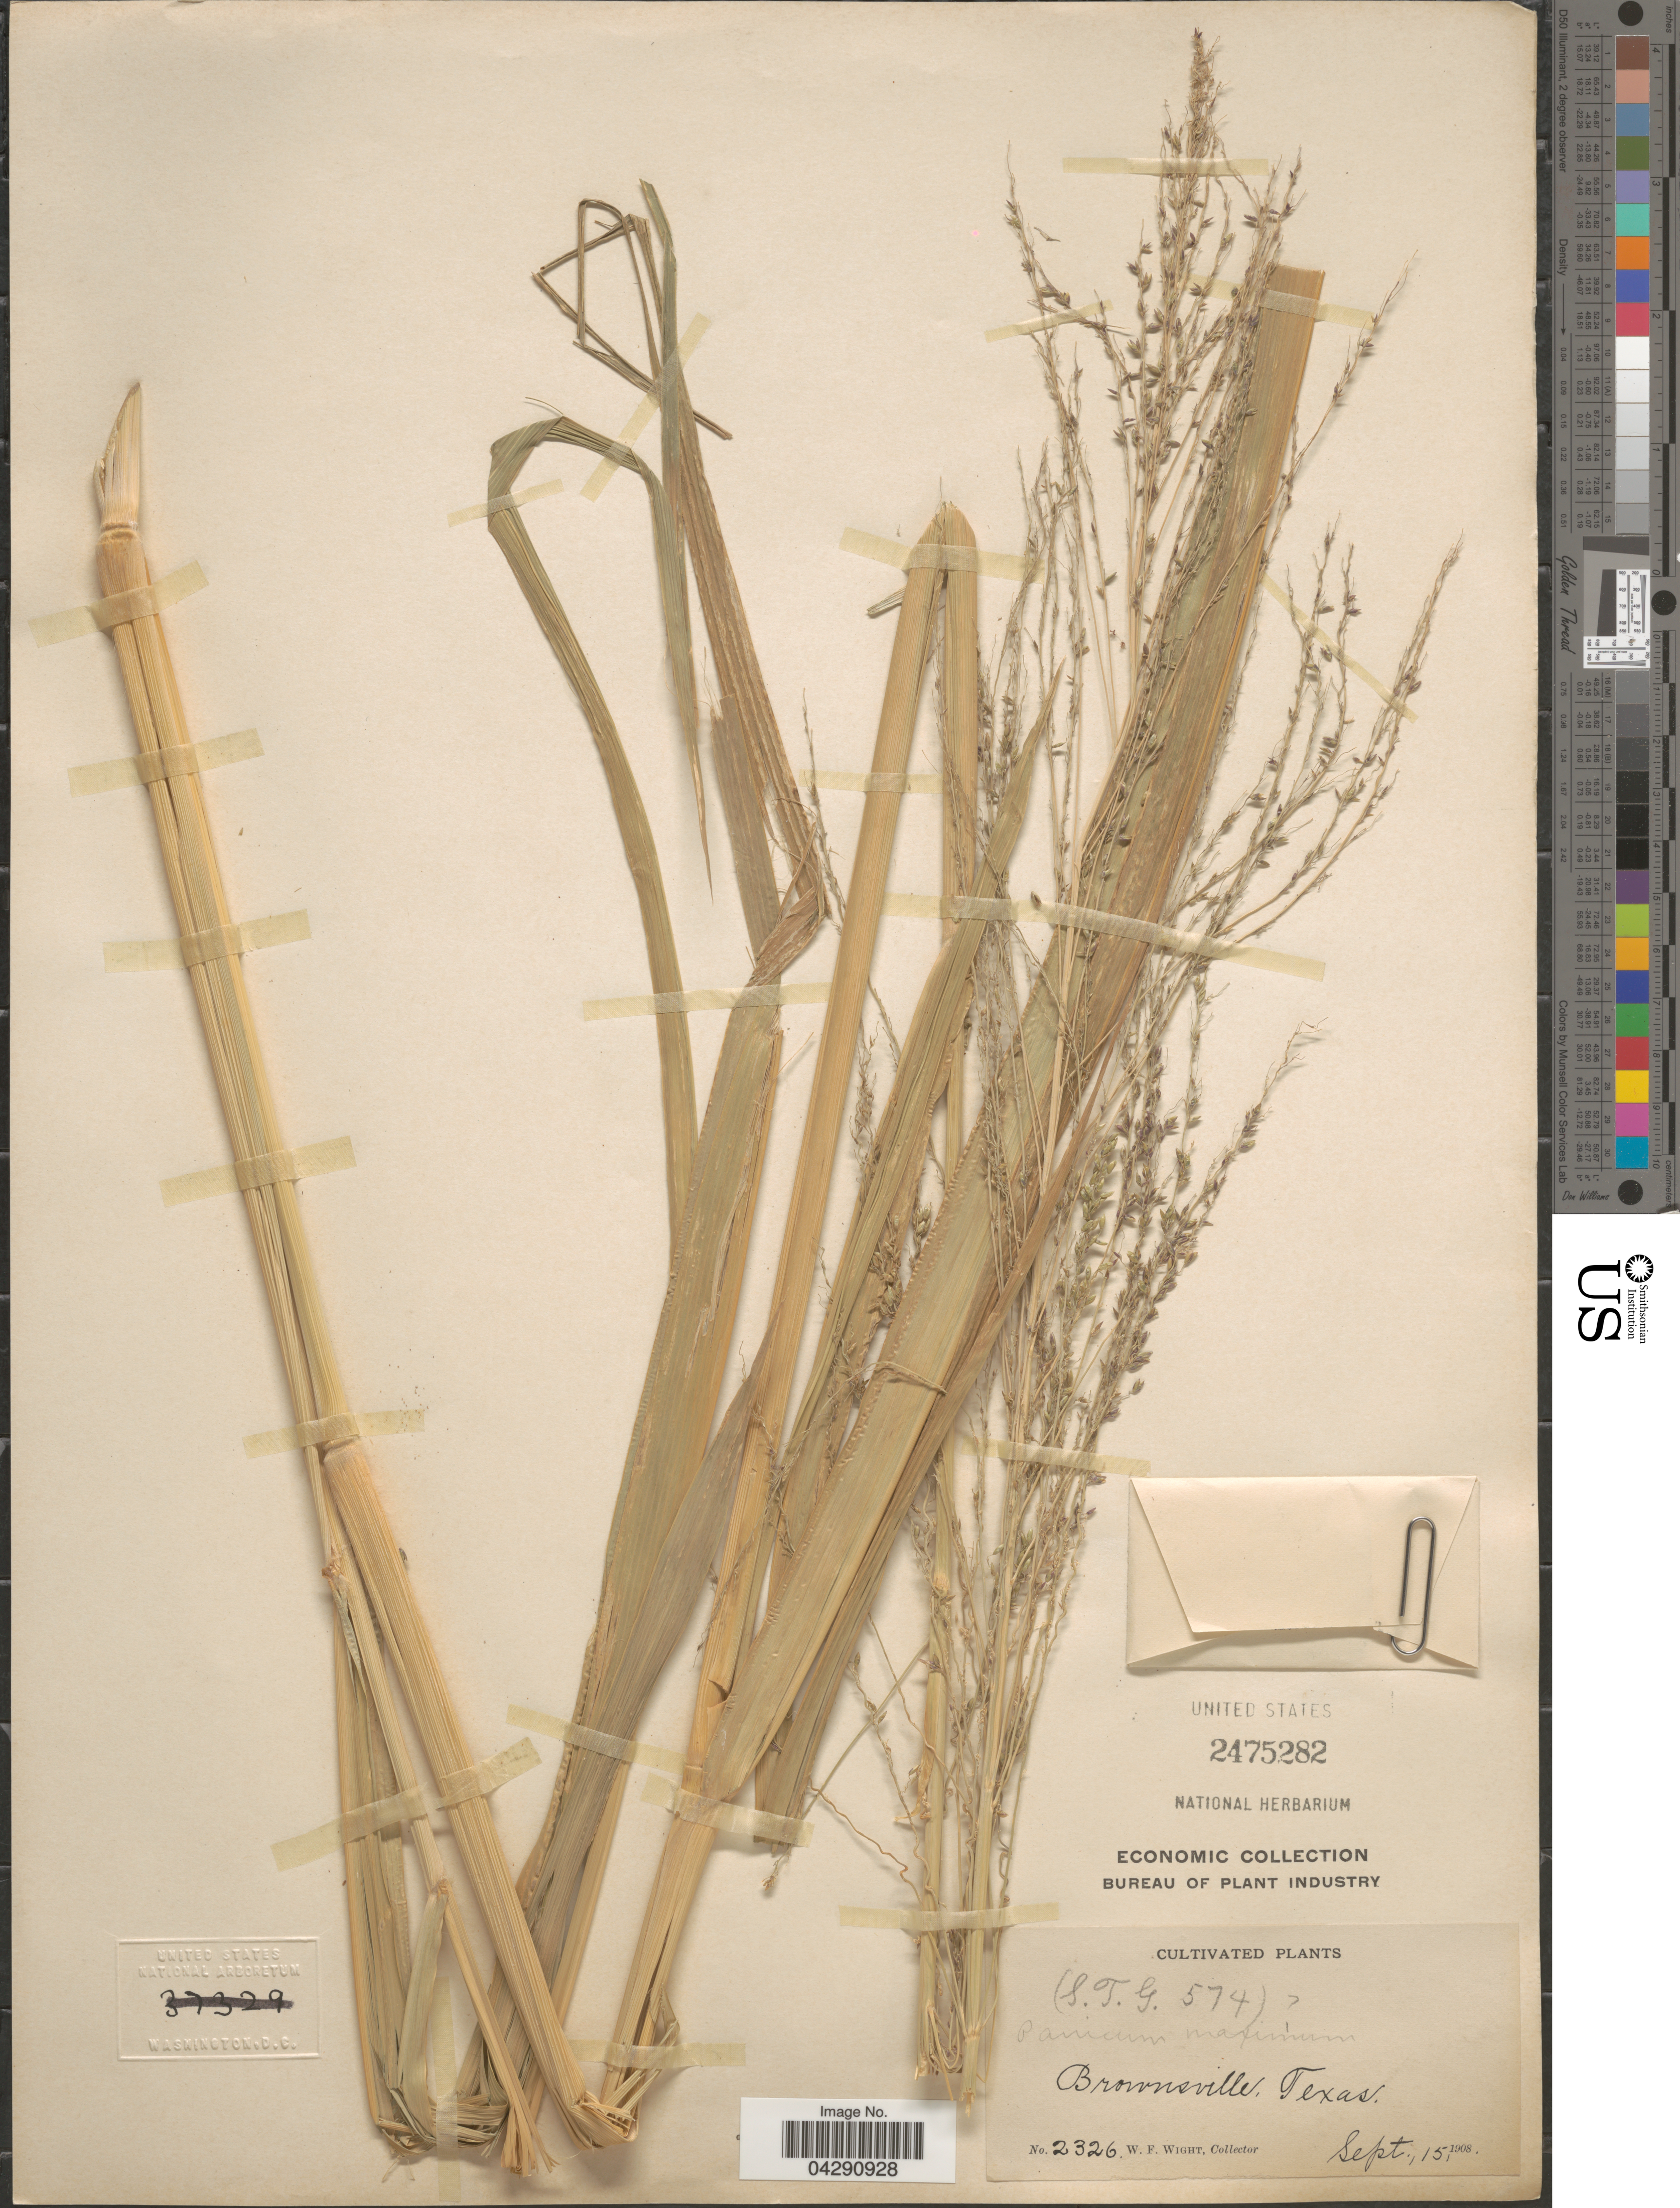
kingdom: Plantae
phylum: Tracheophyta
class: Liliopsida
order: Poales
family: Poaceae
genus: Megathyrsus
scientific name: Megathyrsus maximus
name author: (Jacq.) B.K. Simon & S.W.L. Jacobs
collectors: W. Wight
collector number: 2326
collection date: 1908-09-15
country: United States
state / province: Texas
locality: Brownsville.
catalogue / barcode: US 2475282